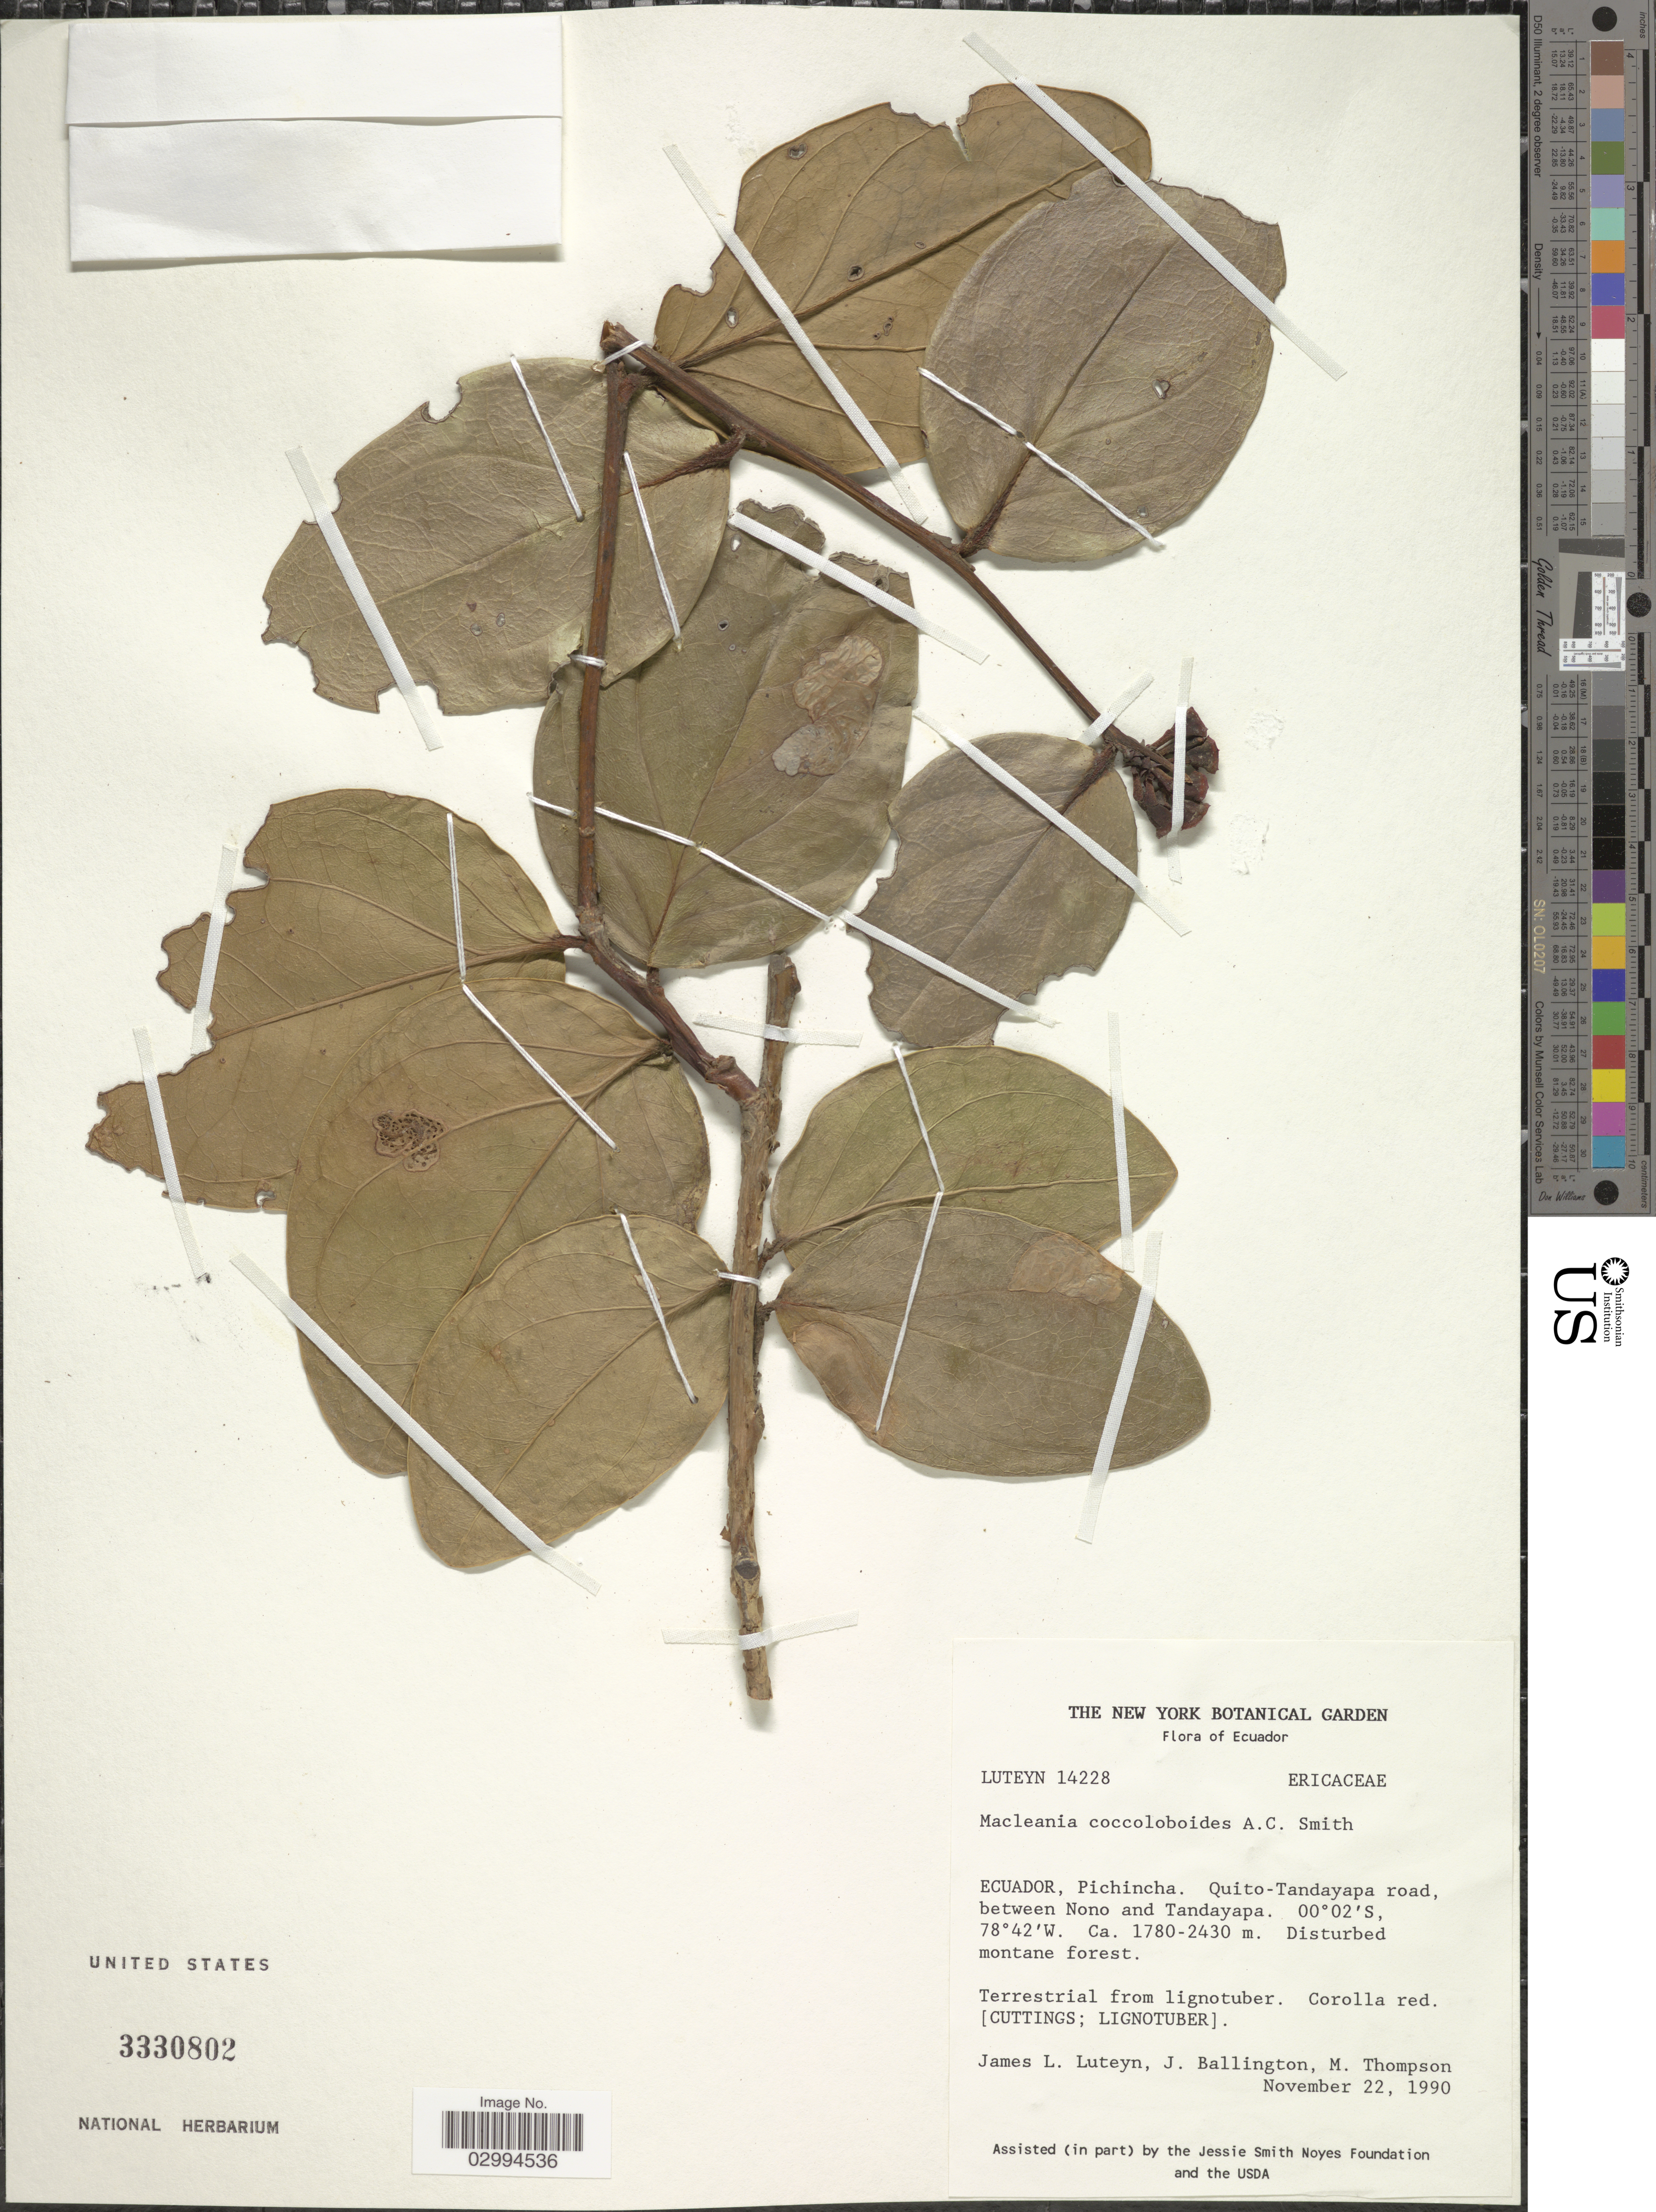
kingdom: Plantae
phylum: Tracheophyta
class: Magnoliopsida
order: Ericales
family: Ericaceae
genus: Macleania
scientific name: Macleania coccoloboides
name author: A.C. Sm.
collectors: J. L. Luteyn, J. Ballington & M. Thompson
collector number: LUTEYN14228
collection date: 1990-11-22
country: Ecuador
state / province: Pichincha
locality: Quito-Tandayapa road, between Nono and Tandayapa.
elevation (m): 1780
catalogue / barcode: US 3330802